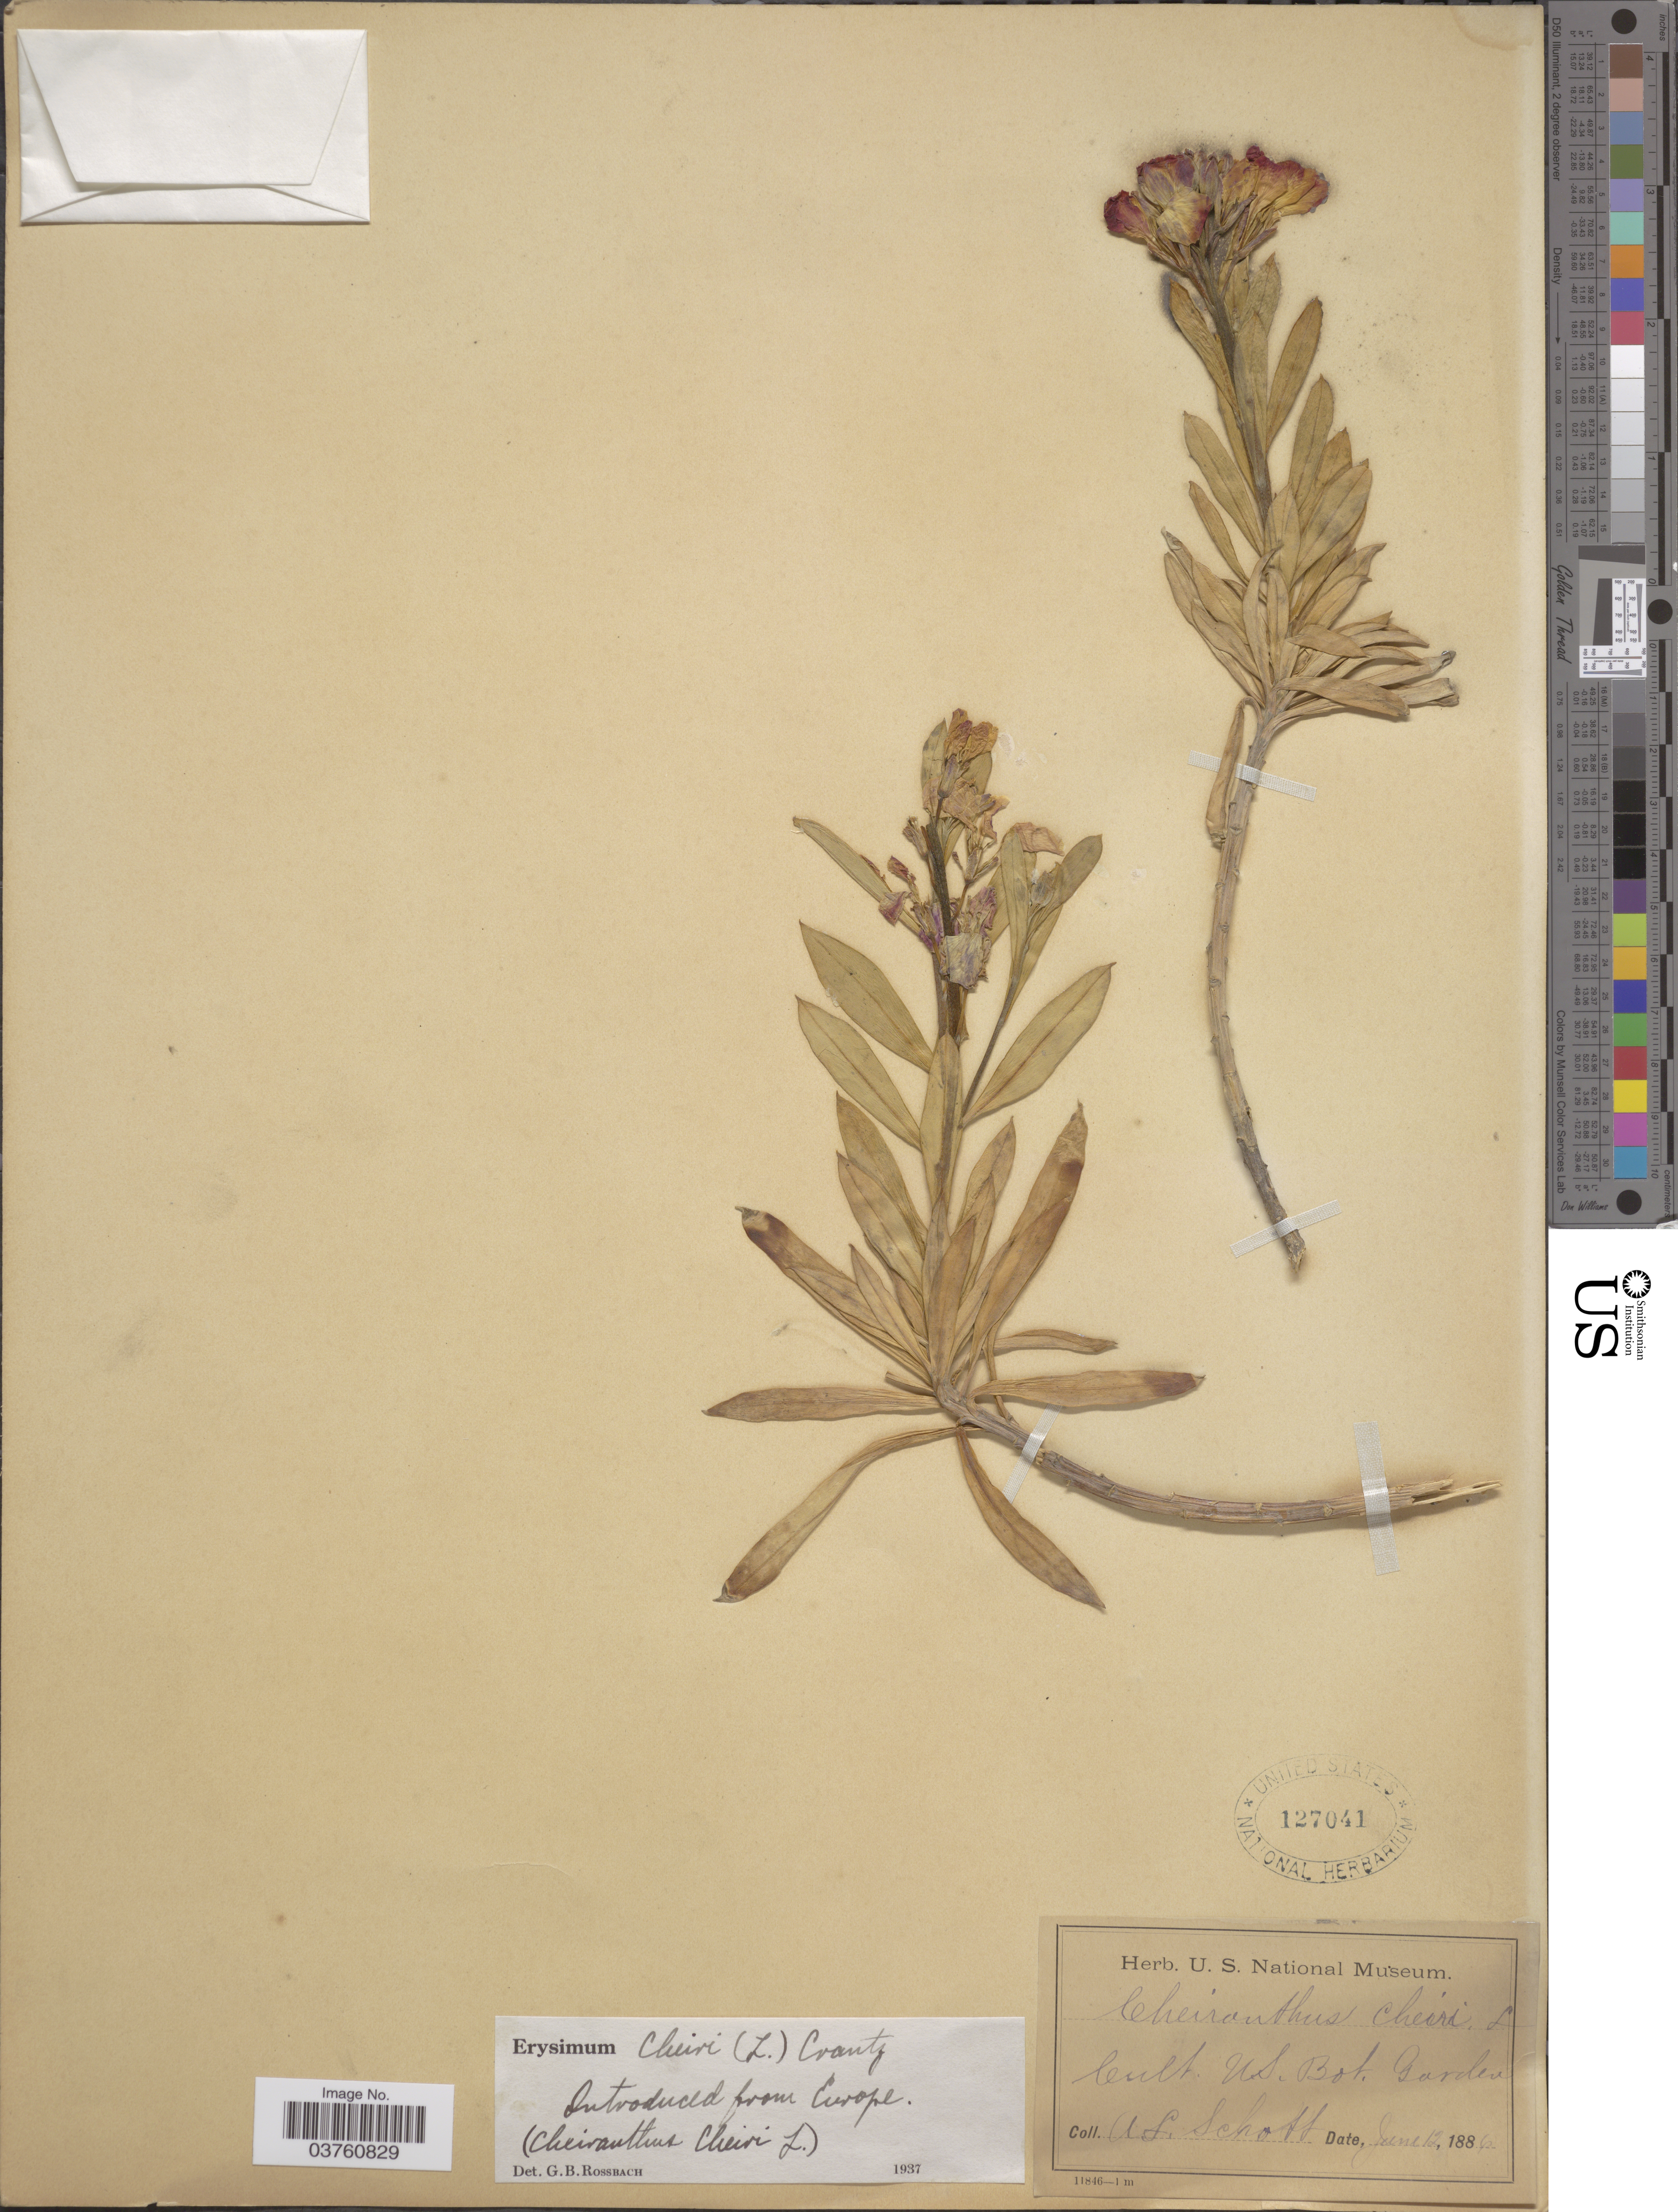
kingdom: Plantae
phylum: Tracheophyta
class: Magnoliopsida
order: Brassicales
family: Brassicaceae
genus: Erysimum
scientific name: Erysimum x cheiri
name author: (L.) Crantz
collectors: A. L. Schott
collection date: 1886-06-12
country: United States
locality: Cult U.S. Bot. Garden.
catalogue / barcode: US 127041